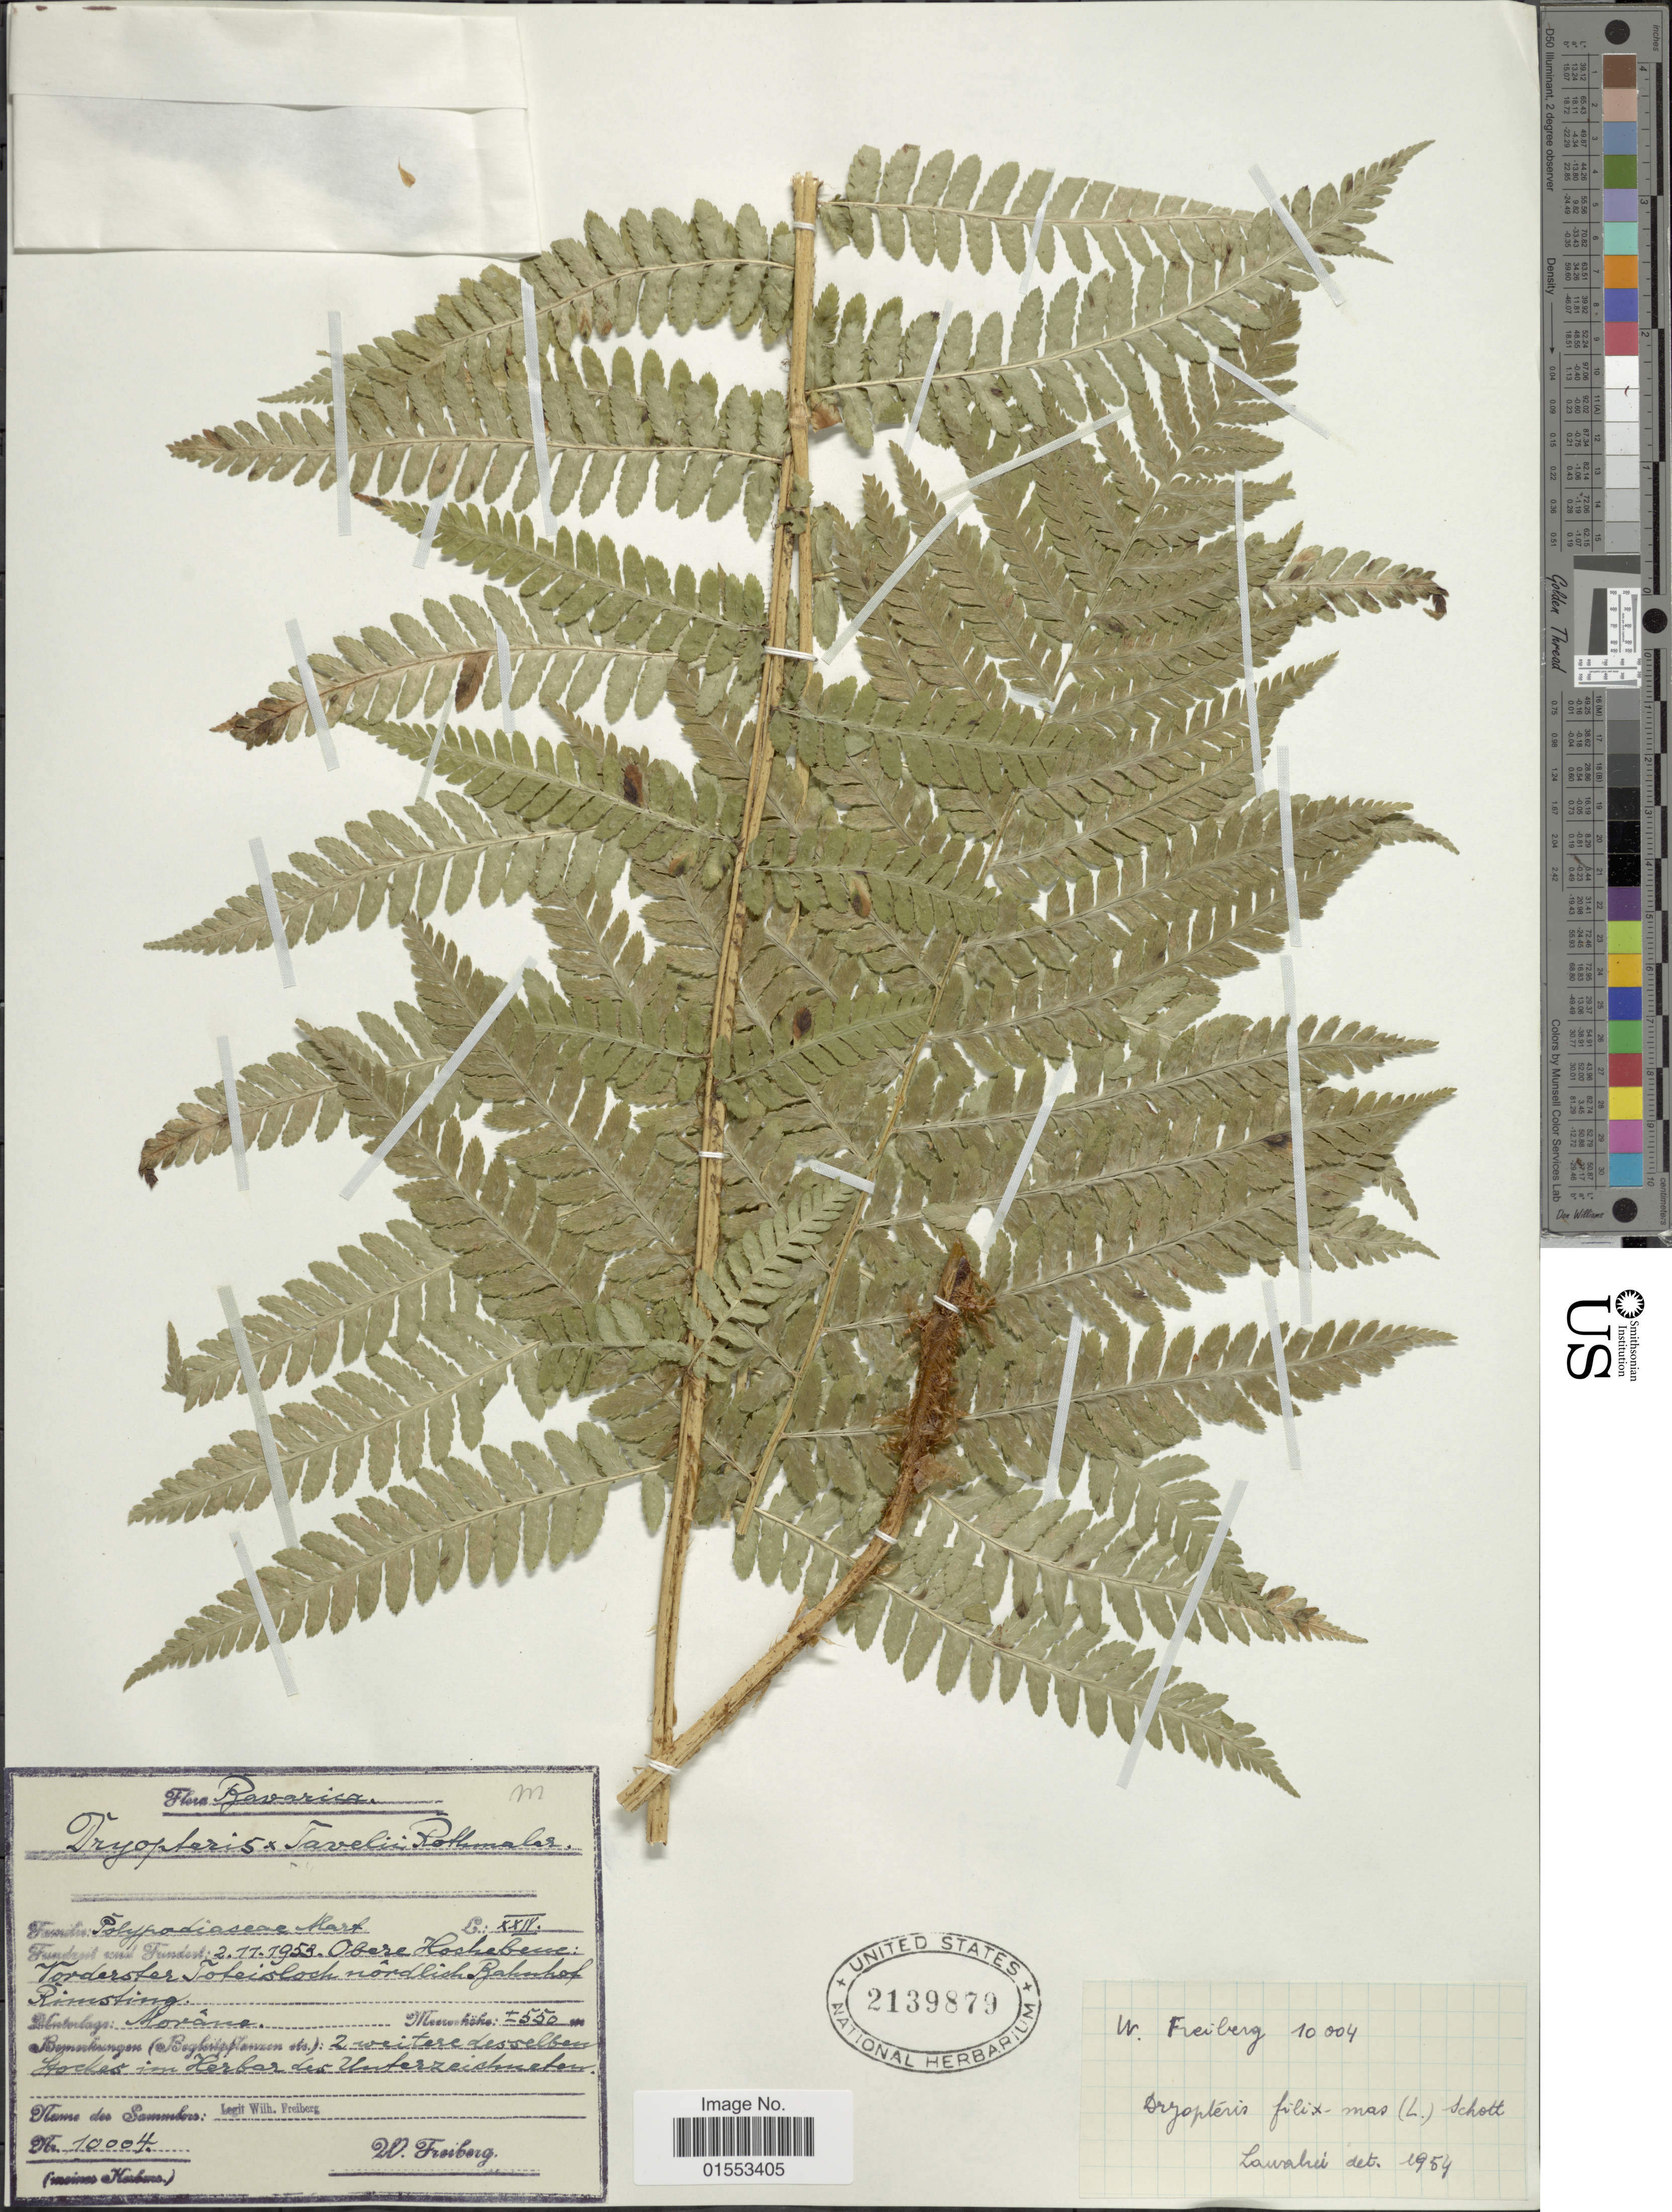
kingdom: Plantae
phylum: Tracheophyta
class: Polypodiopsida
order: Polypodiales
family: Dryopteridaceae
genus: Dryopteris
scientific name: Dryopteris filix-mas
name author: (L.) Schott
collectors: W. Freiberg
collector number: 10004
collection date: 1953-11-02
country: Germany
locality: Bavarica, Obere Hocheben: Vorderster Toteisloch nordlich Bahnhof Rimsting, Morane. [interpreted]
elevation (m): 550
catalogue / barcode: US 2139879